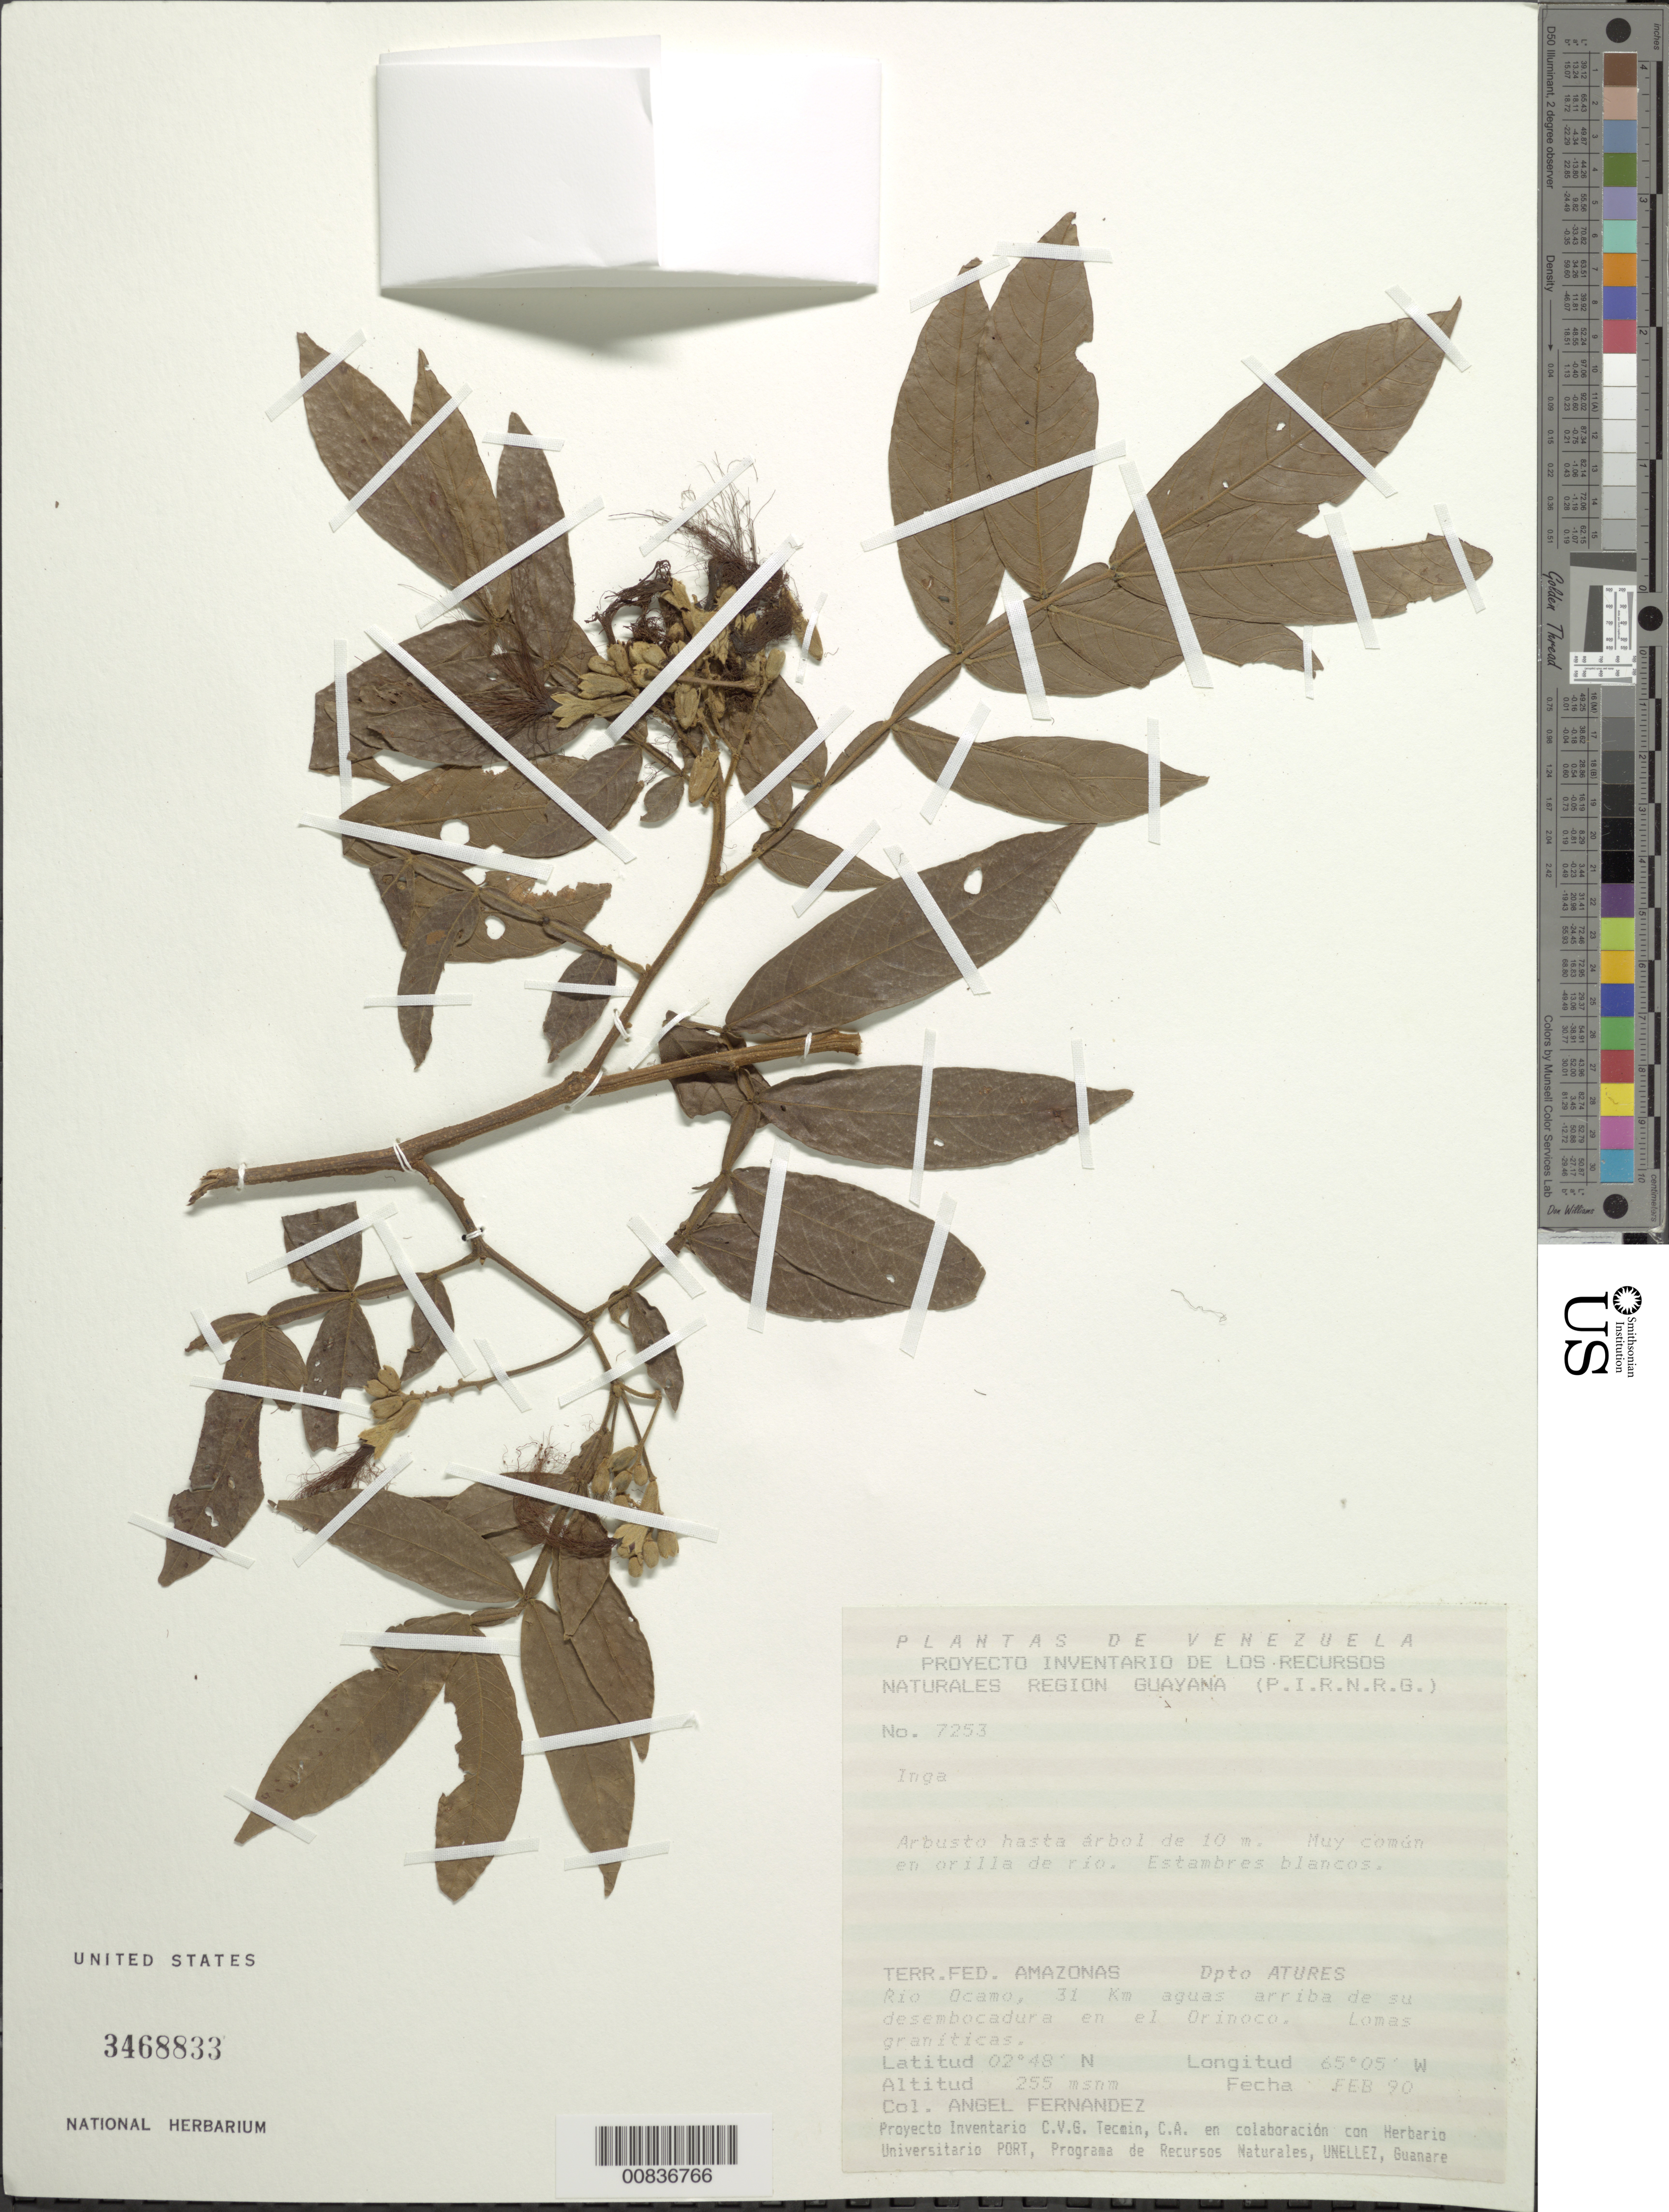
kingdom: Plantae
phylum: Tracheophyta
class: Magnoliopsida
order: Fabales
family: Fabaceae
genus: Inga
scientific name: Inga sp.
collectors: A. Fernández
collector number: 7253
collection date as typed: Feb-90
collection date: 1990-02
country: Venezuela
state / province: Amazonas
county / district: Atures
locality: Río Ocamo, 31 km agua arriba de su desembocadura en el Orinoco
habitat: Lomas graníticas; en orilla del rio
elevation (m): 255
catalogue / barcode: US 3468833